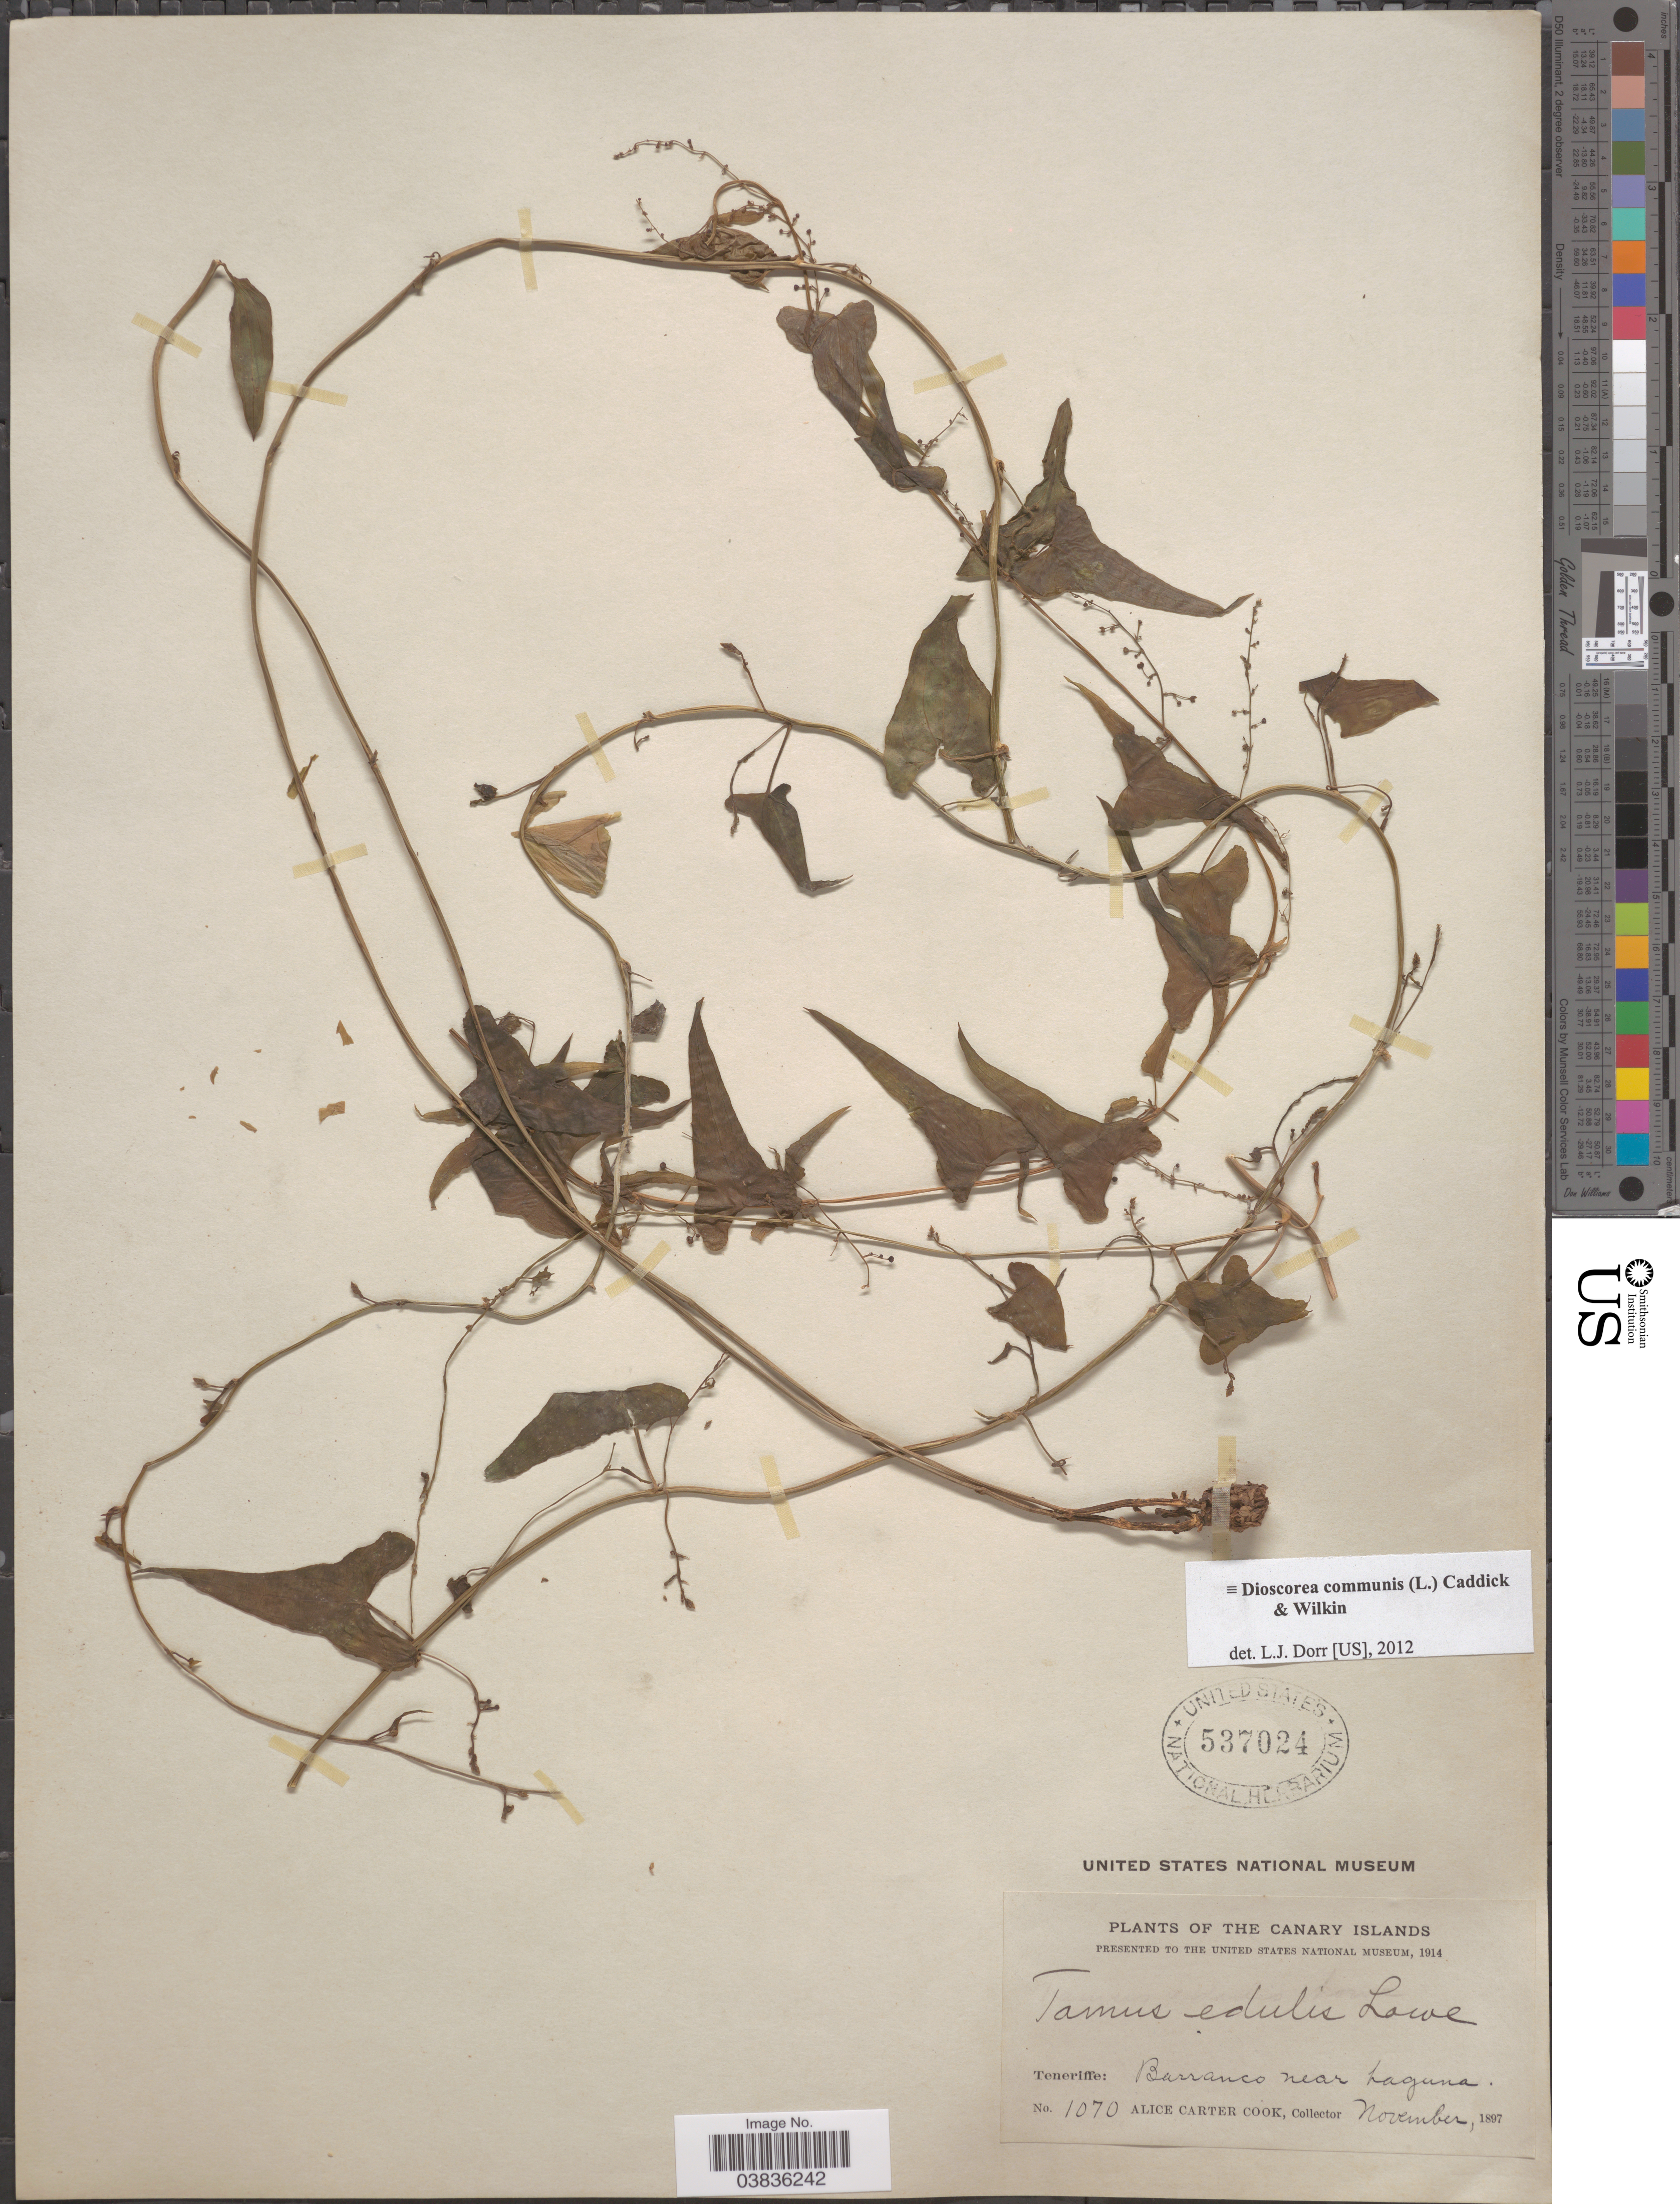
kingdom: Plantae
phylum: Tracheophyta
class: Liliopsida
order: Dioscoreales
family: Dioscoreaceae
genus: Dioscorea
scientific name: Dioscorea communis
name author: (L.) Caddick & Wilkin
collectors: Alice C. Cook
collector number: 1070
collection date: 1897-11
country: Spain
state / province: Canarias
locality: The Canary Islands. Teneriffe: Barranco near Laguna.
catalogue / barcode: US 537024